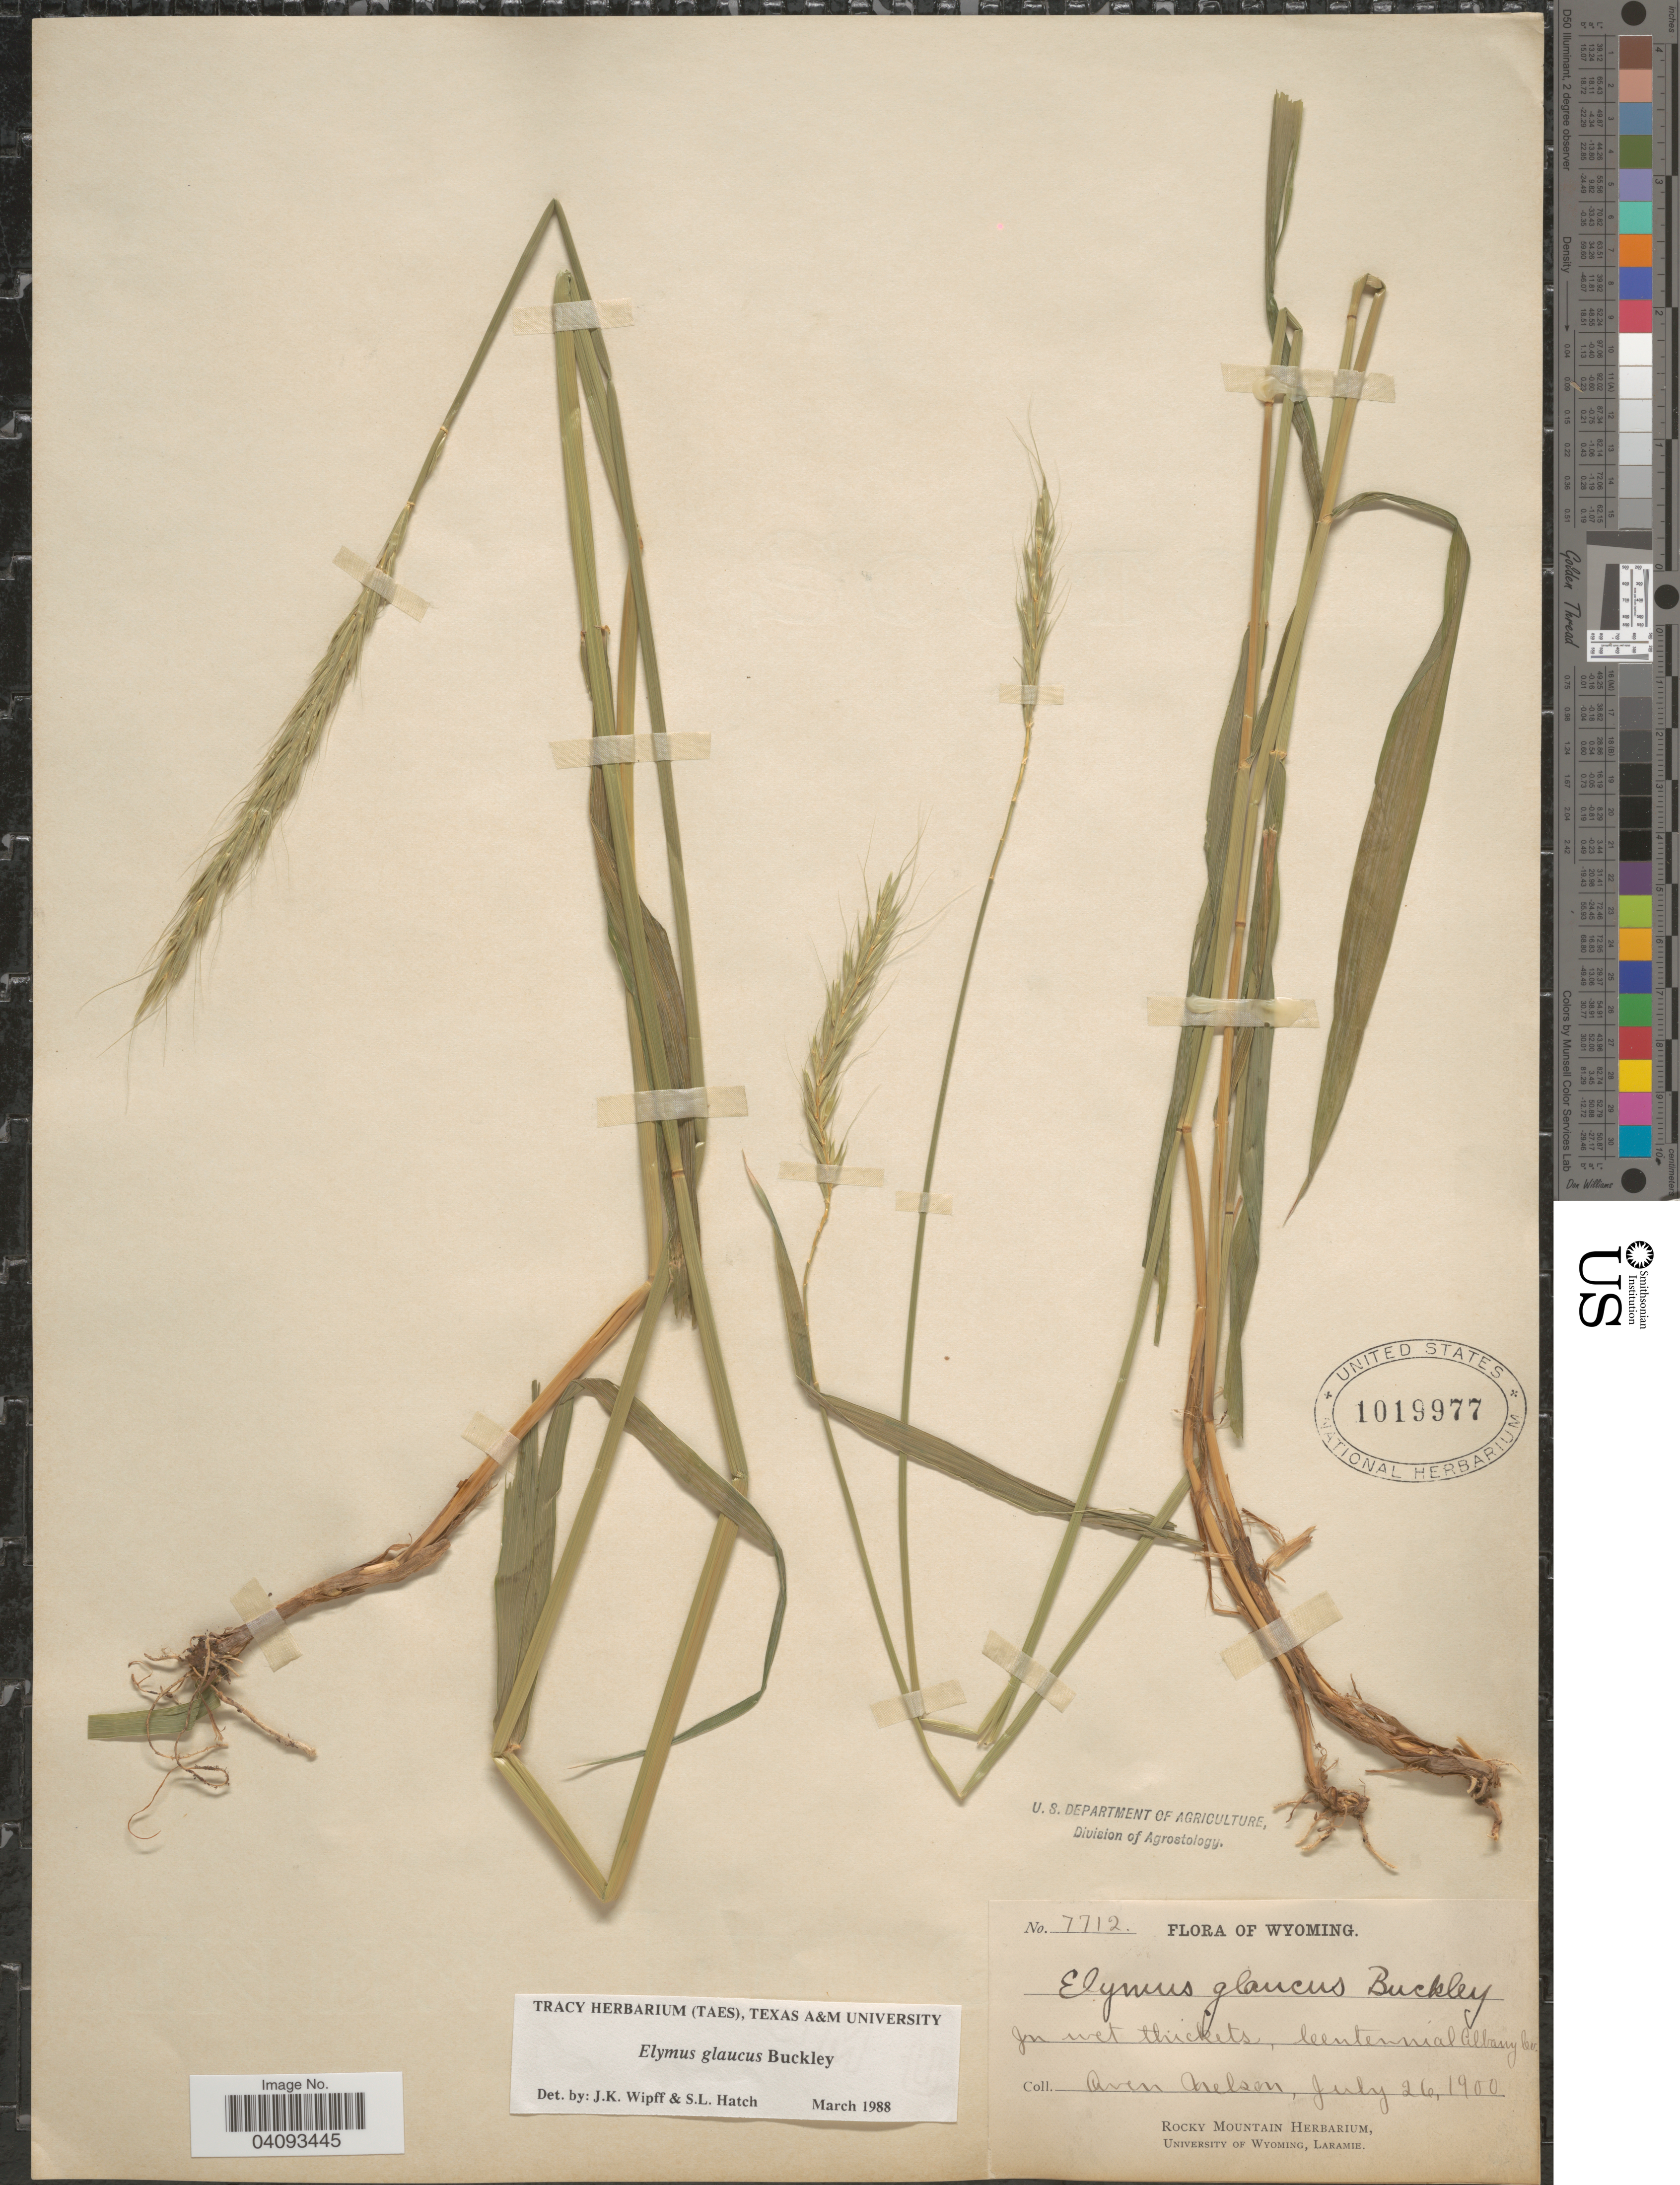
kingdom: Plantae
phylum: Tracheophyta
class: Liliopsida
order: Poales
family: Poaceae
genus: Elymus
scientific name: Elymus glaucus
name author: Buckley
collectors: A. Nelson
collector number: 7712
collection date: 1900-07-26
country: United States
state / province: Wyoming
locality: In wet thickets, Centennial Albany Co.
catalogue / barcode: US 1019977